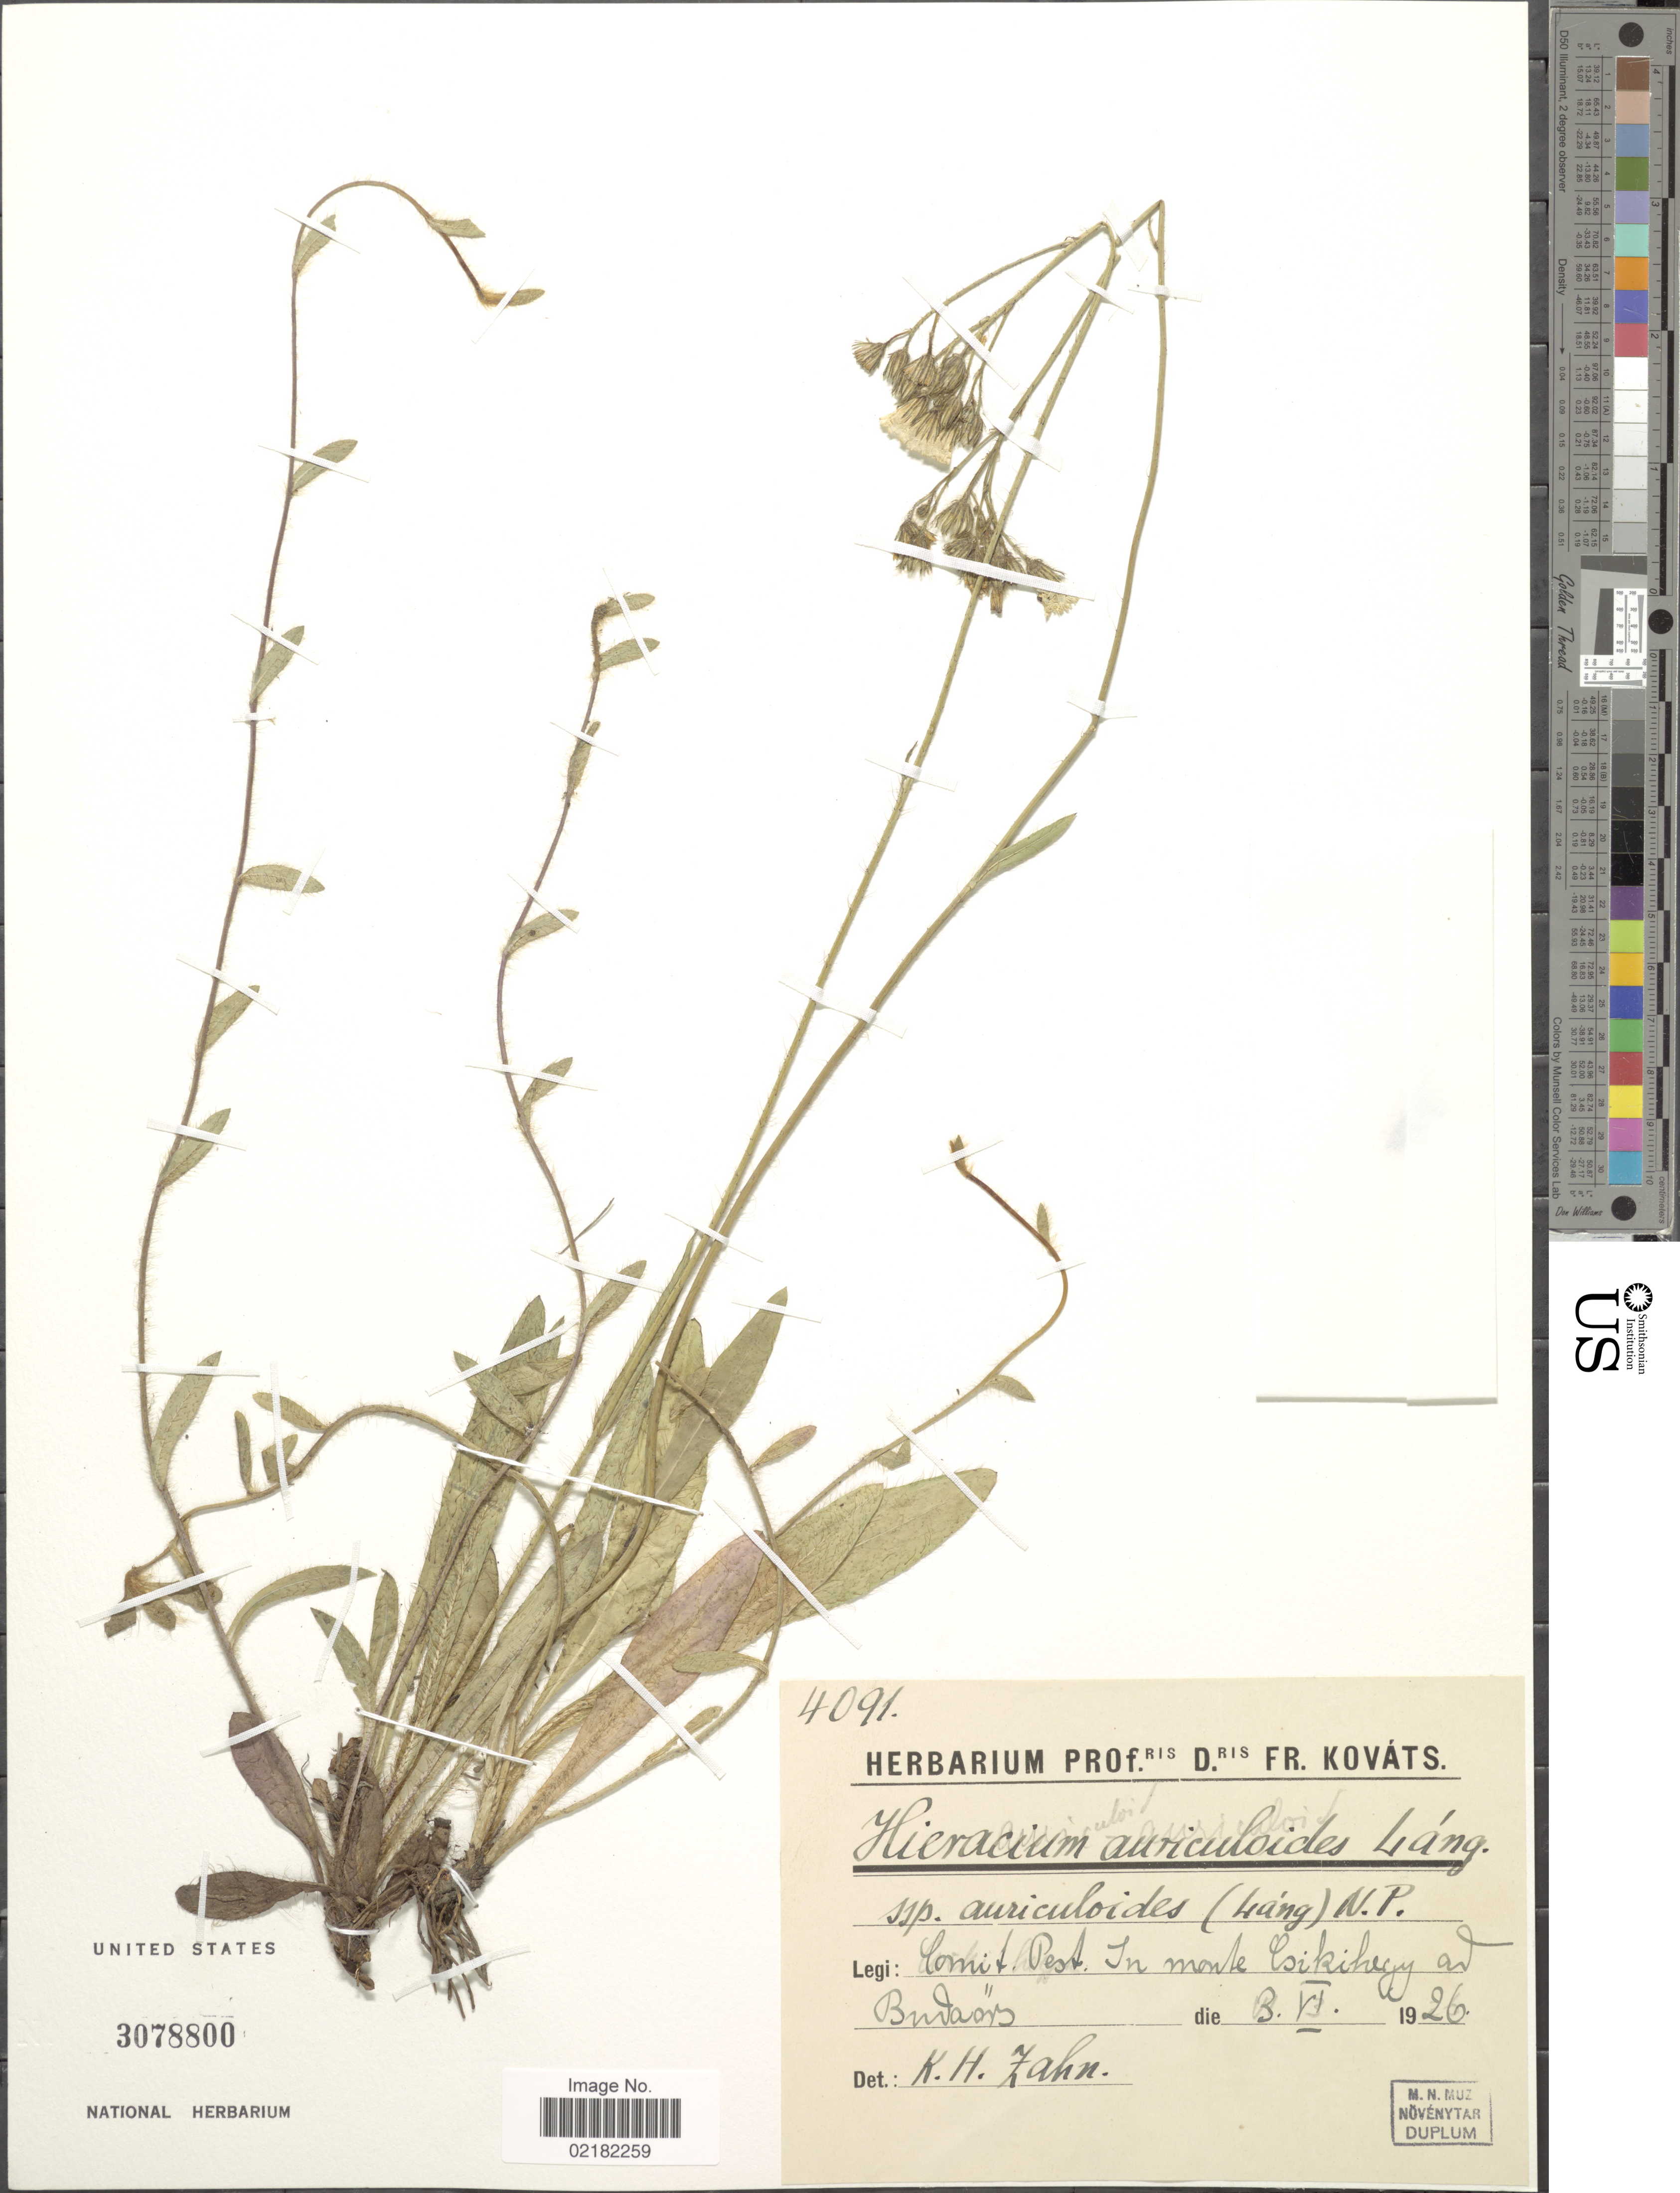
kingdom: Plantae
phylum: Tracheophyta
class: Magnoliopsida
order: Asterales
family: Asteraceae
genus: Pilosella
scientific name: Pilosella auriculoides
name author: (Láng) Arvet-Touvet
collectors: ex herb. Prof. D. Fr. Kovats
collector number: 4091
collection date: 1926-06-03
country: Hungary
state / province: Budapest, Capital District of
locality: Comit. Pest, in monte Csikikegy ad Budadors. [interpreted]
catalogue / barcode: US 3078800